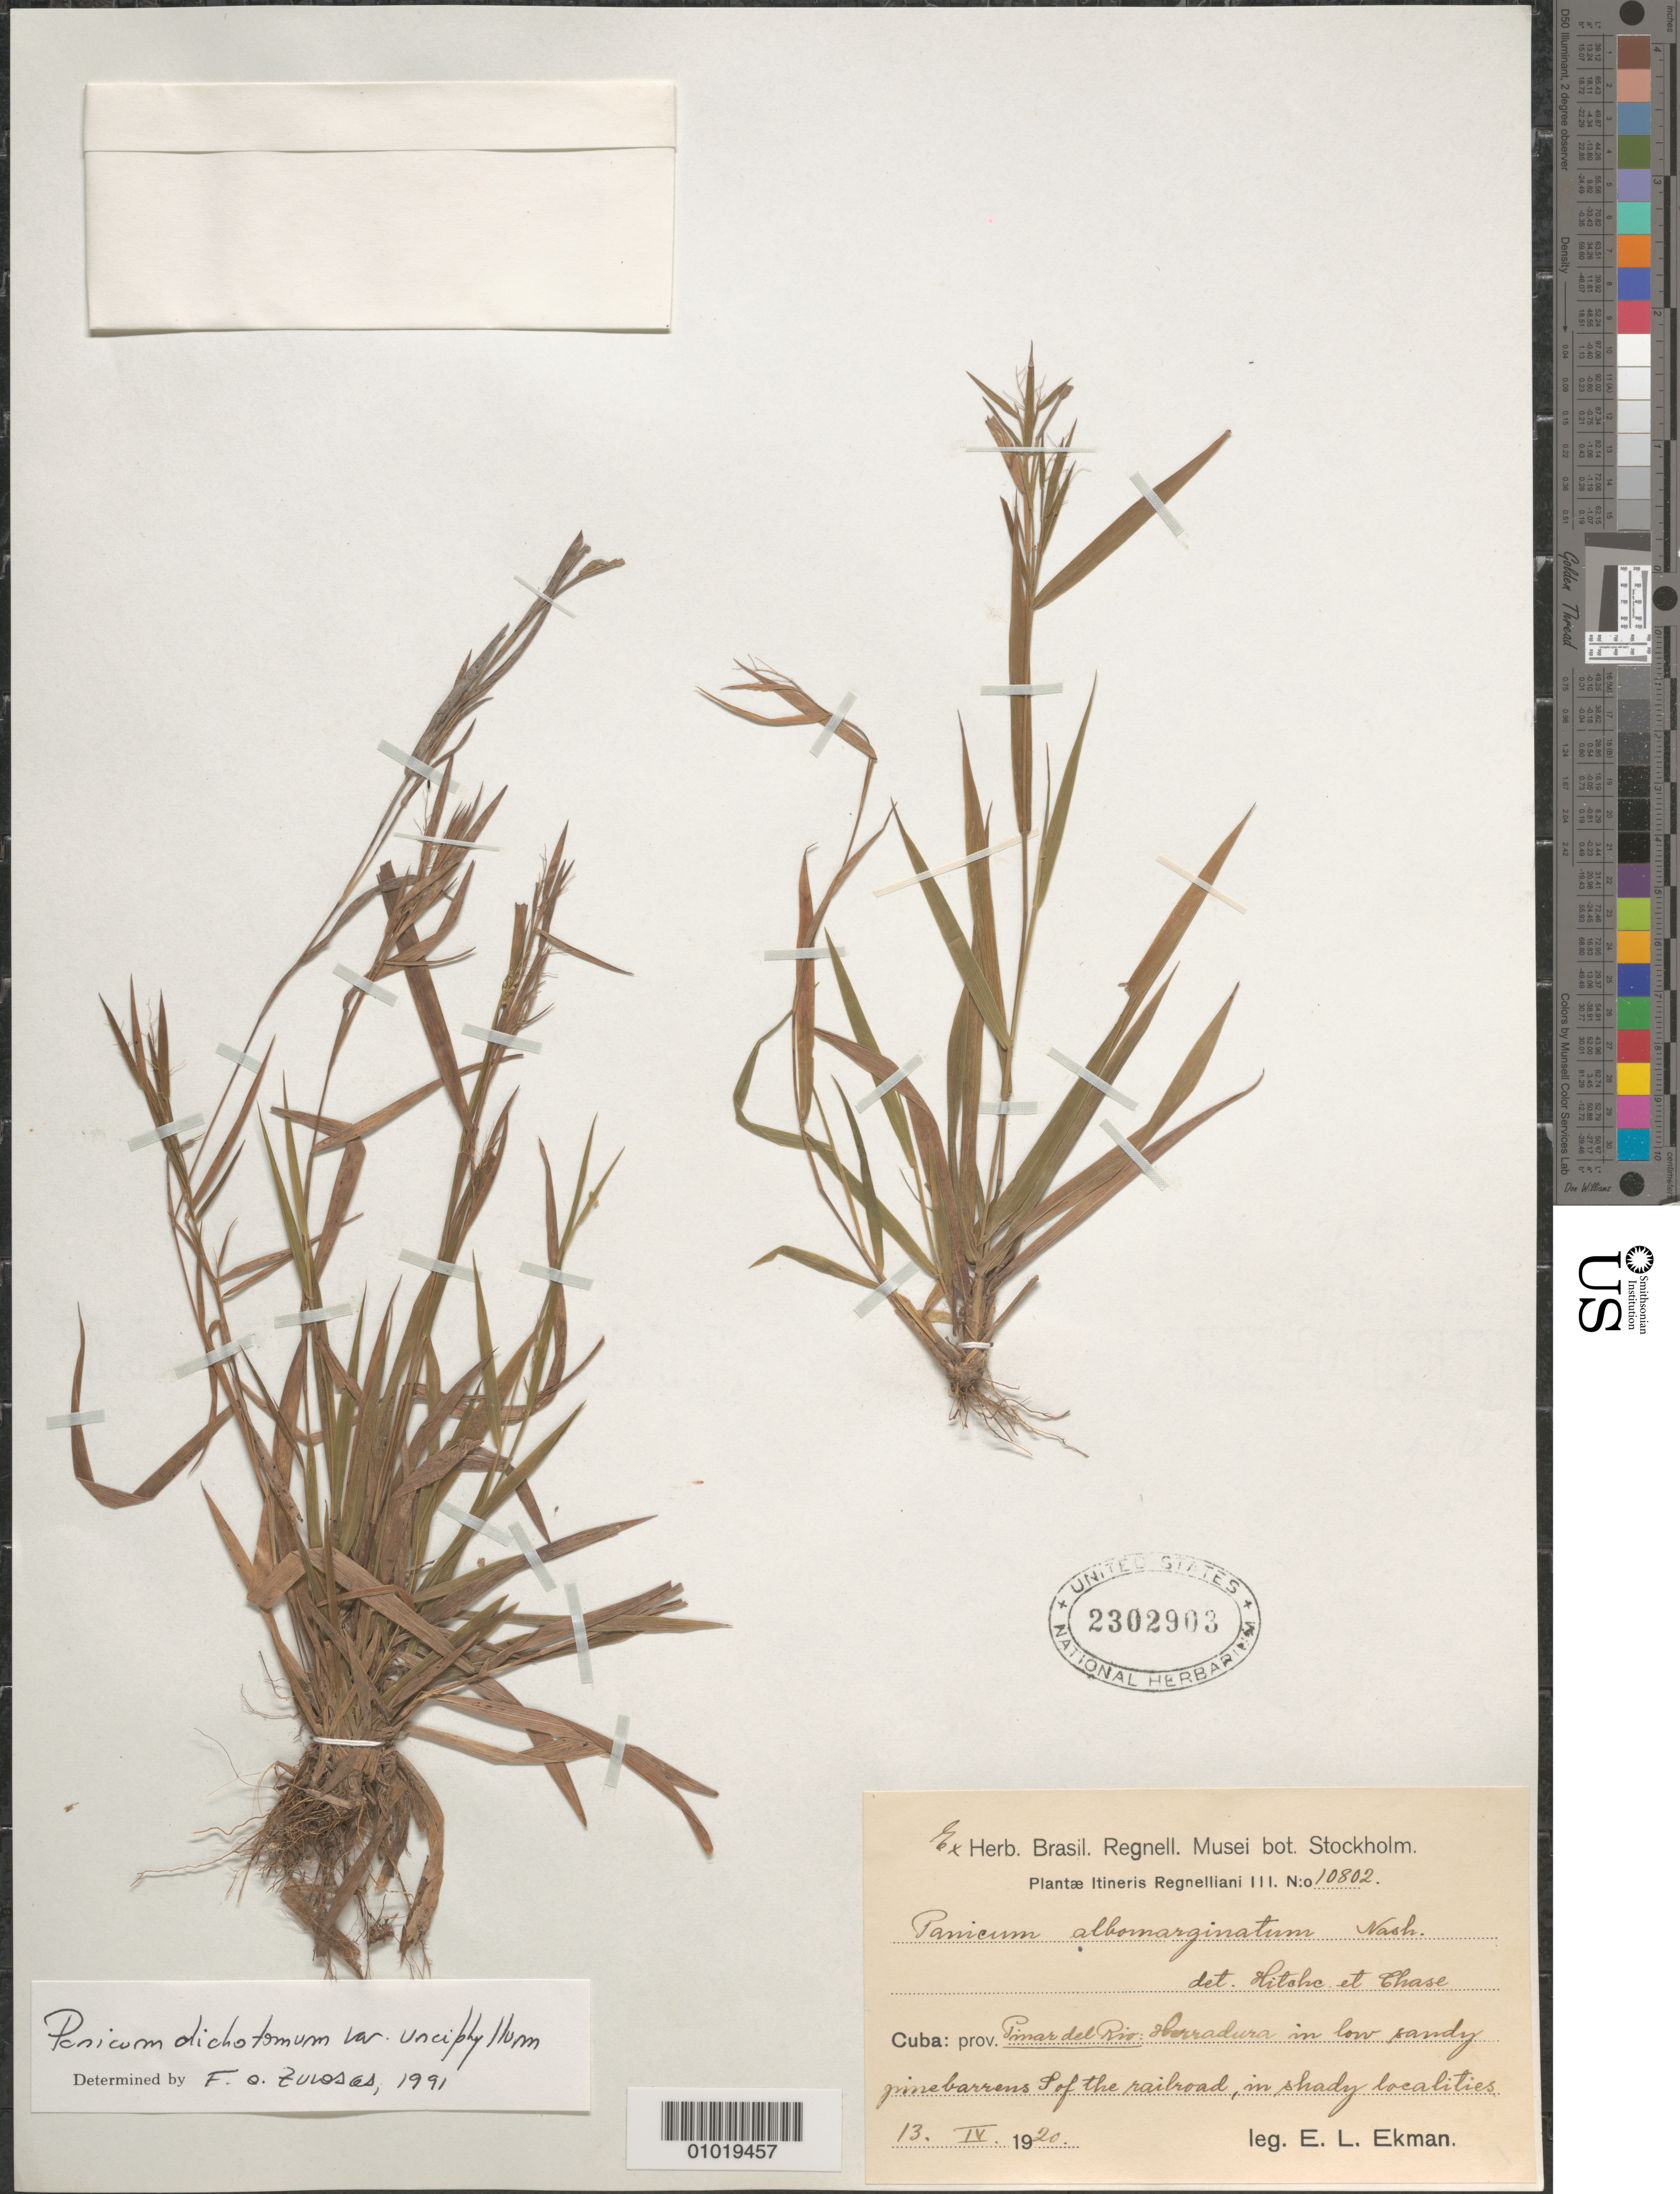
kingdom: Plantae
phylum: Tracheophyta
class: Liliopsida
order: Poales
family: Poaceae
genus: Panicum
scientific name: Panicum diffusum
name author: Sw.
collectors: E. L. Ekman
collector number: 10802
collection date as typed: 13 Apr 1920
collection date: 1920-04-13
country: Cuba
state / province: Pinar del Rio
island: Cuba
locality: Herradura in low sandy pinebarrens of the railroad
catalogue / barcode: US 2302903